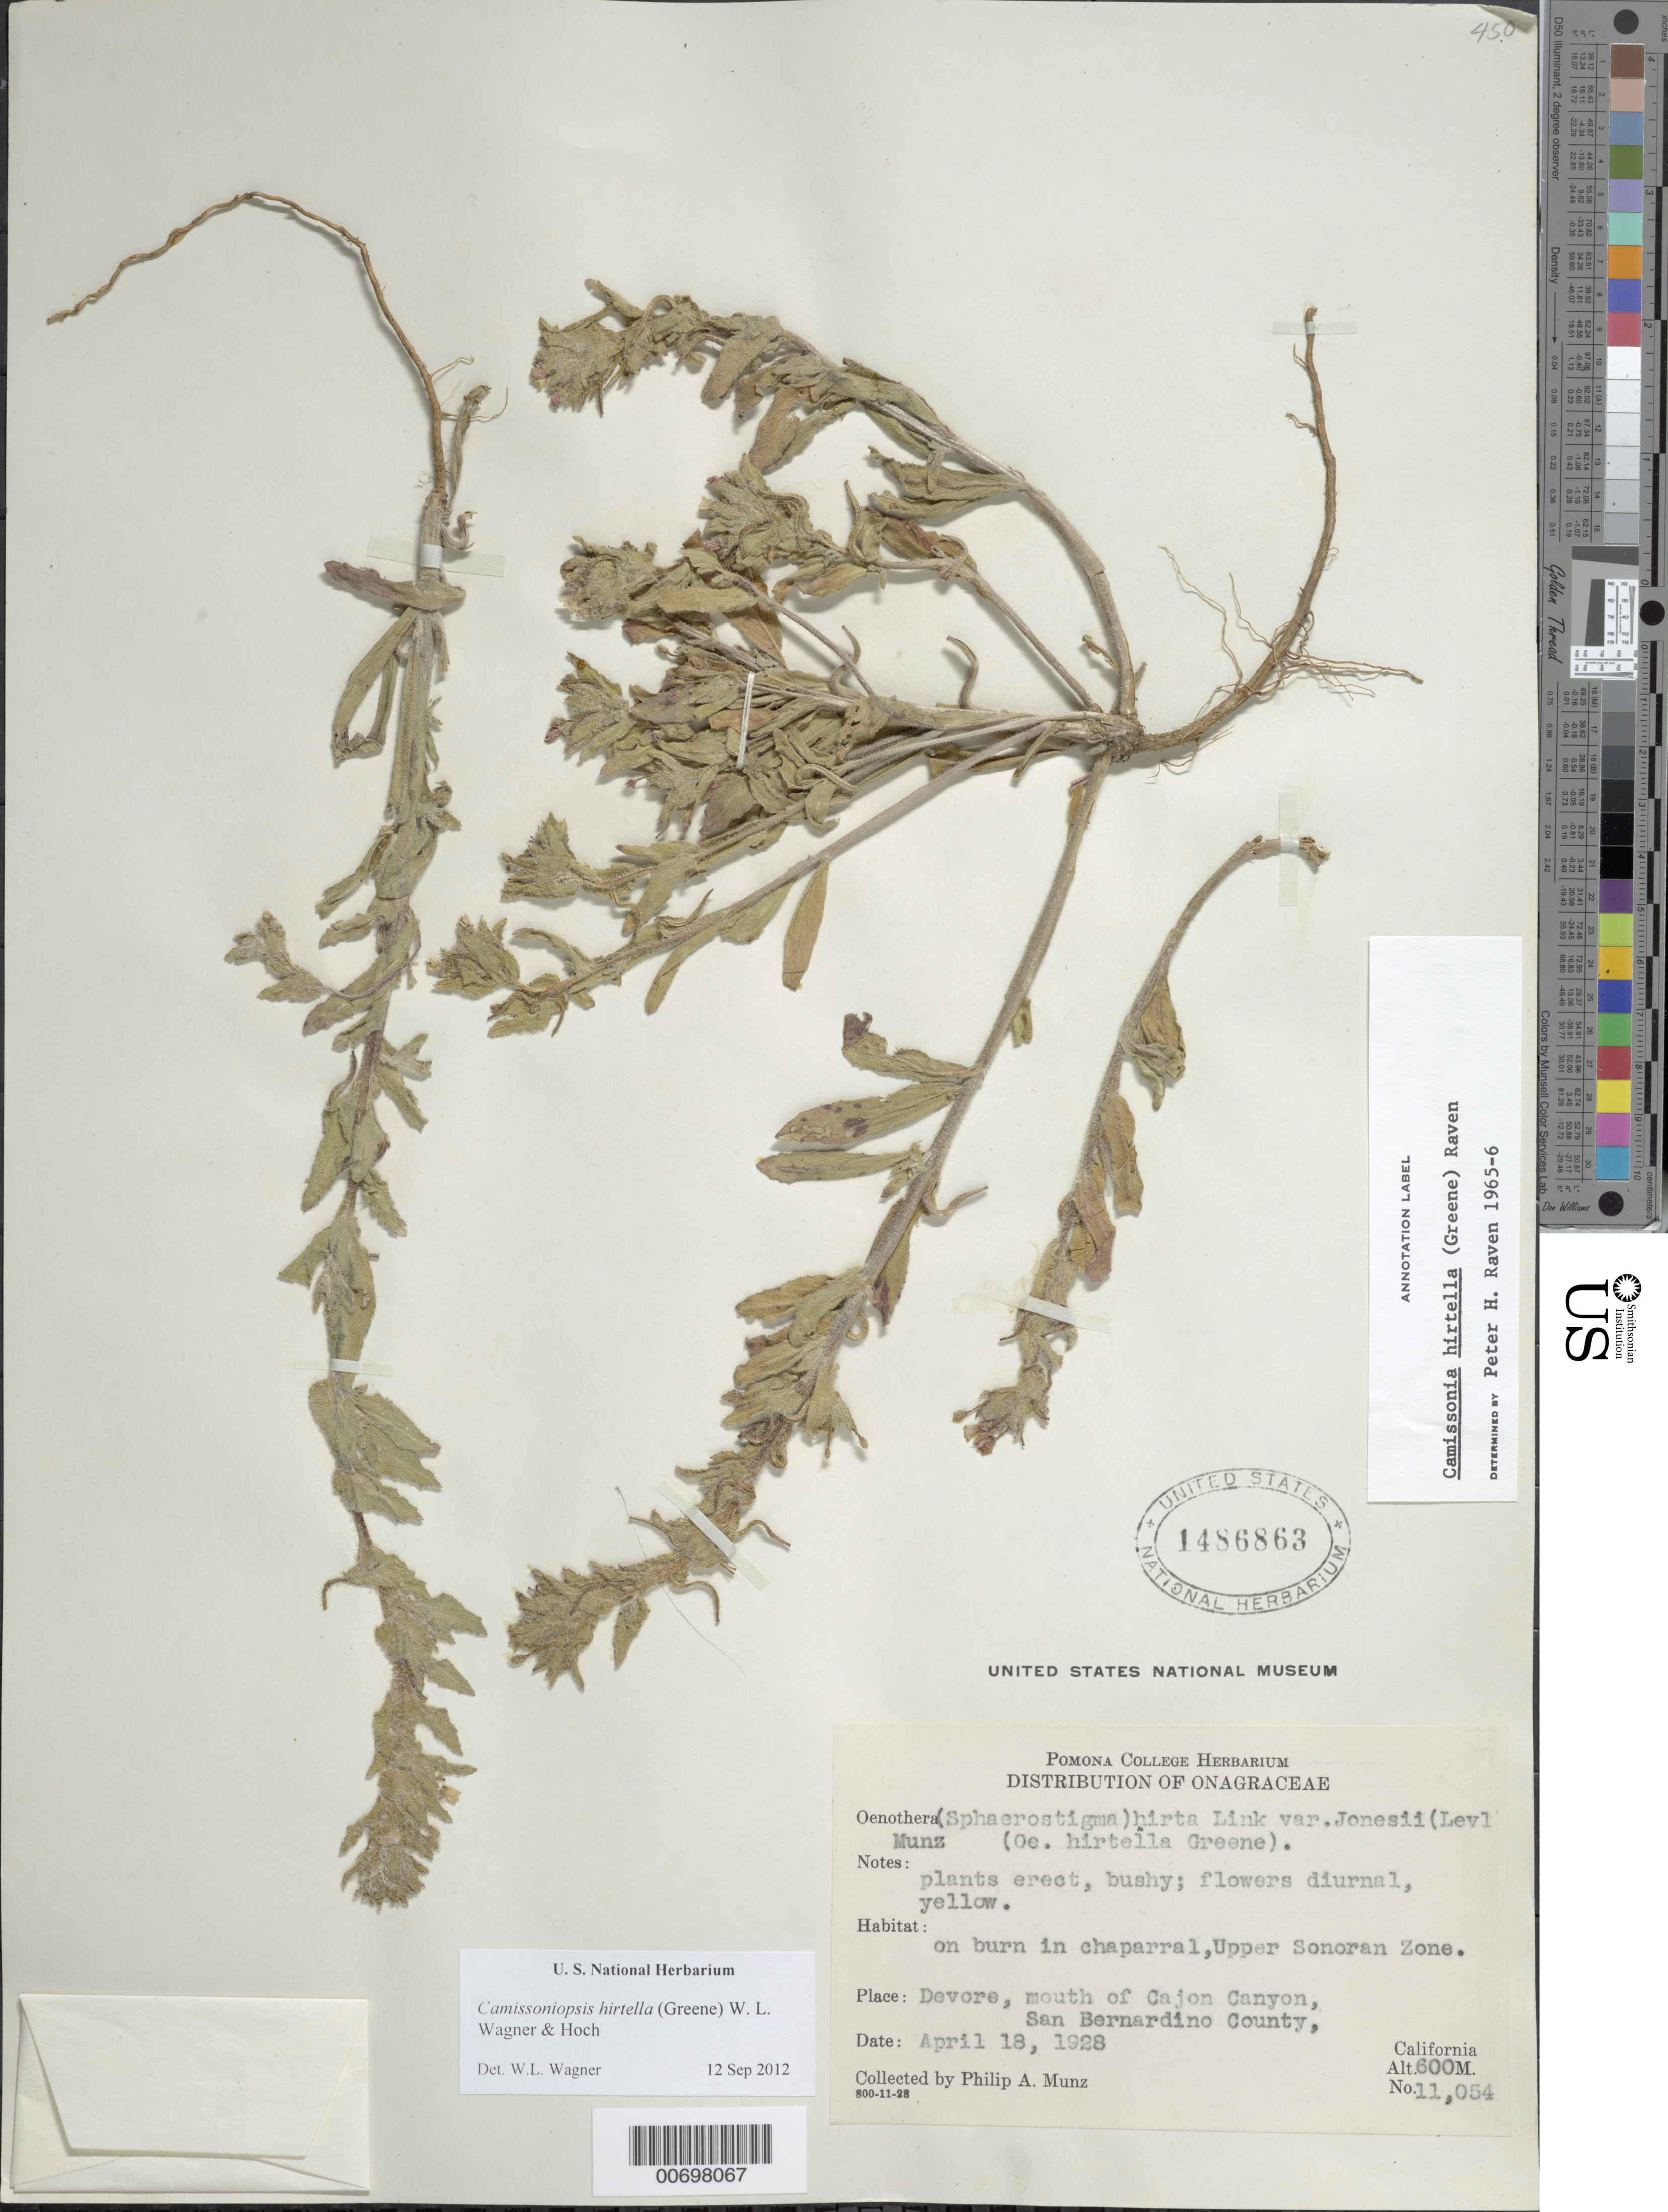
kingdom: Plantae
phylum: Tracheophyta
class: Magnoliopsida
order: Myrtales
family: Onagraceae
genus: Camissoniopsis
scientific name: Camissoniopsis hirtella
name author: (Greene) W.L. Wagner & Hoch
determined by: Wagner, W. L., (BOT), Smithsonian Institution - National Museum of Natural History (UNITED STATES)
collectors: P. A. Munz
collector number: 11054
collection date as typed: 18 Apr 1928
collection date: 1928-04-18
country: United States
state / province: California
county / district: San Bernardino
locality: Cevore, mouth of Cajon Canyon.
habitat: On burn in chaparral, Upper Sonoran Zone.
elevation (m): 600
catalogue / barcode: US 1486863